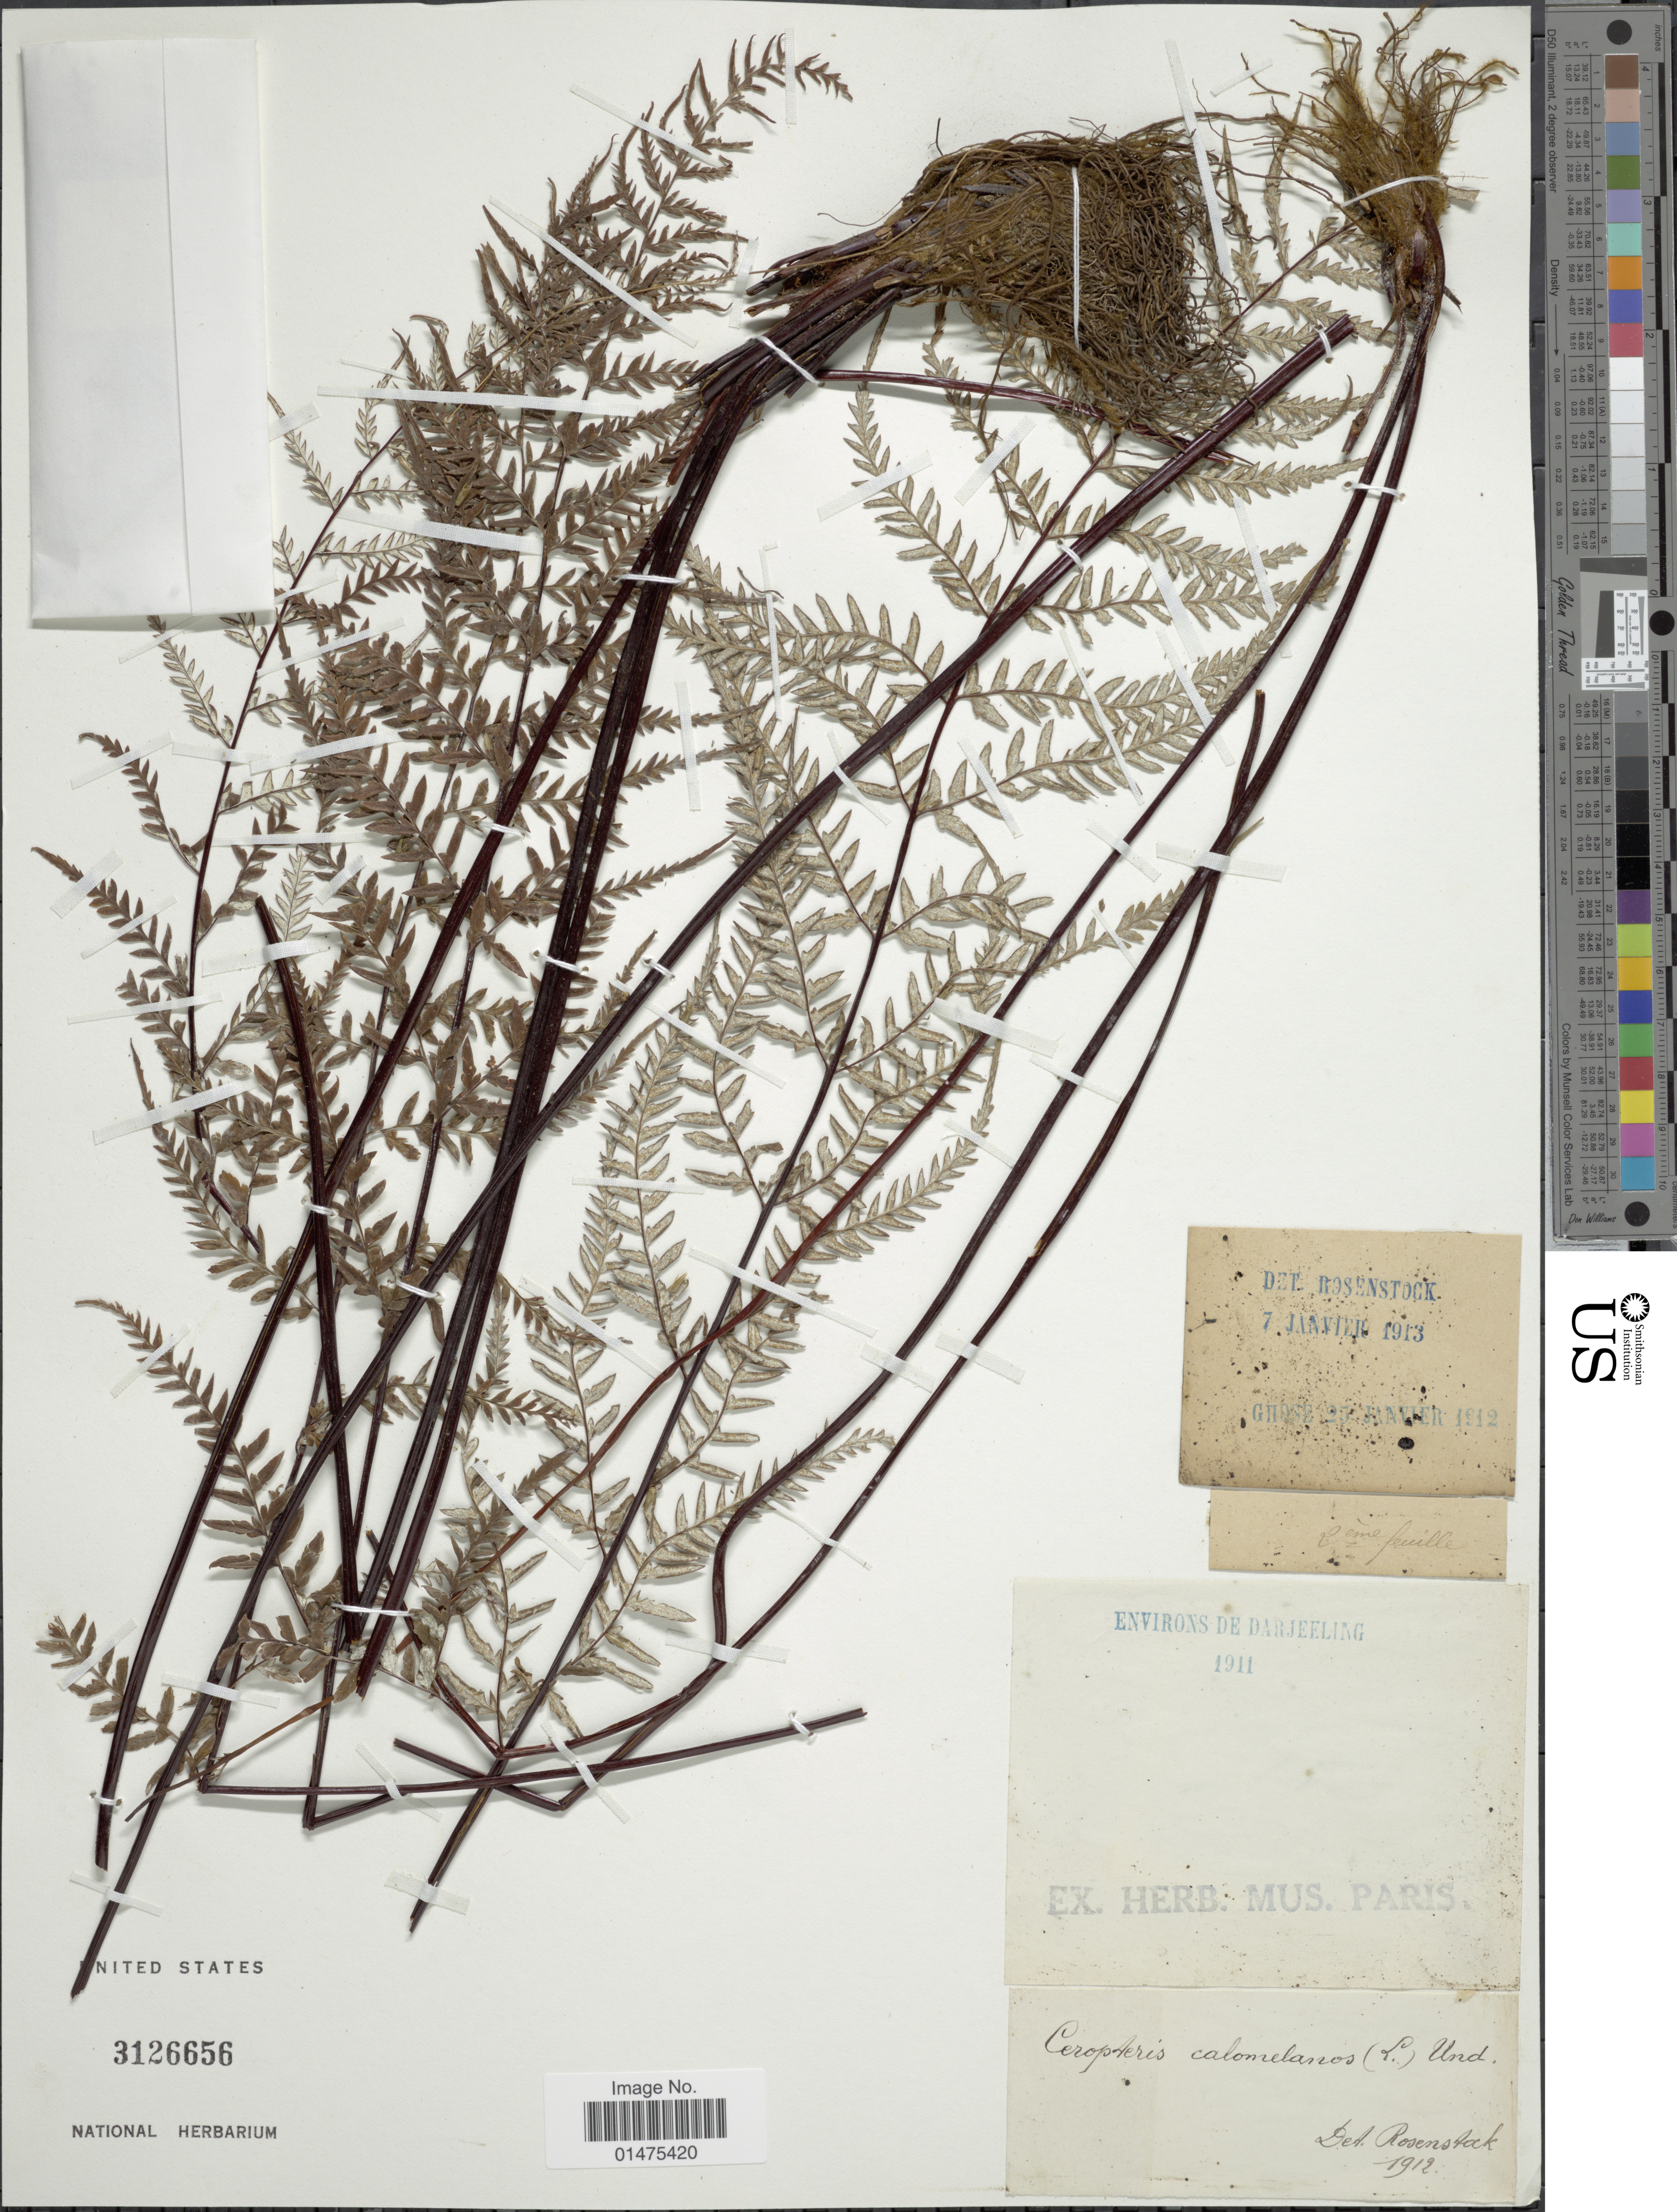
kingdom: Plantae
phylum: Tracheophyta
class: Polypodiopsida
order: Polypodiales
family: Pteridaceae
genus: Pityrogramma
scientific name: Pityrogramma calomelanos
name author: (L.) Link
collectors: ex herb. Mus. Paris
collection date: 1911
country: India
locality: Environs de Darjeerling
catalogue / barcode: US 3126656